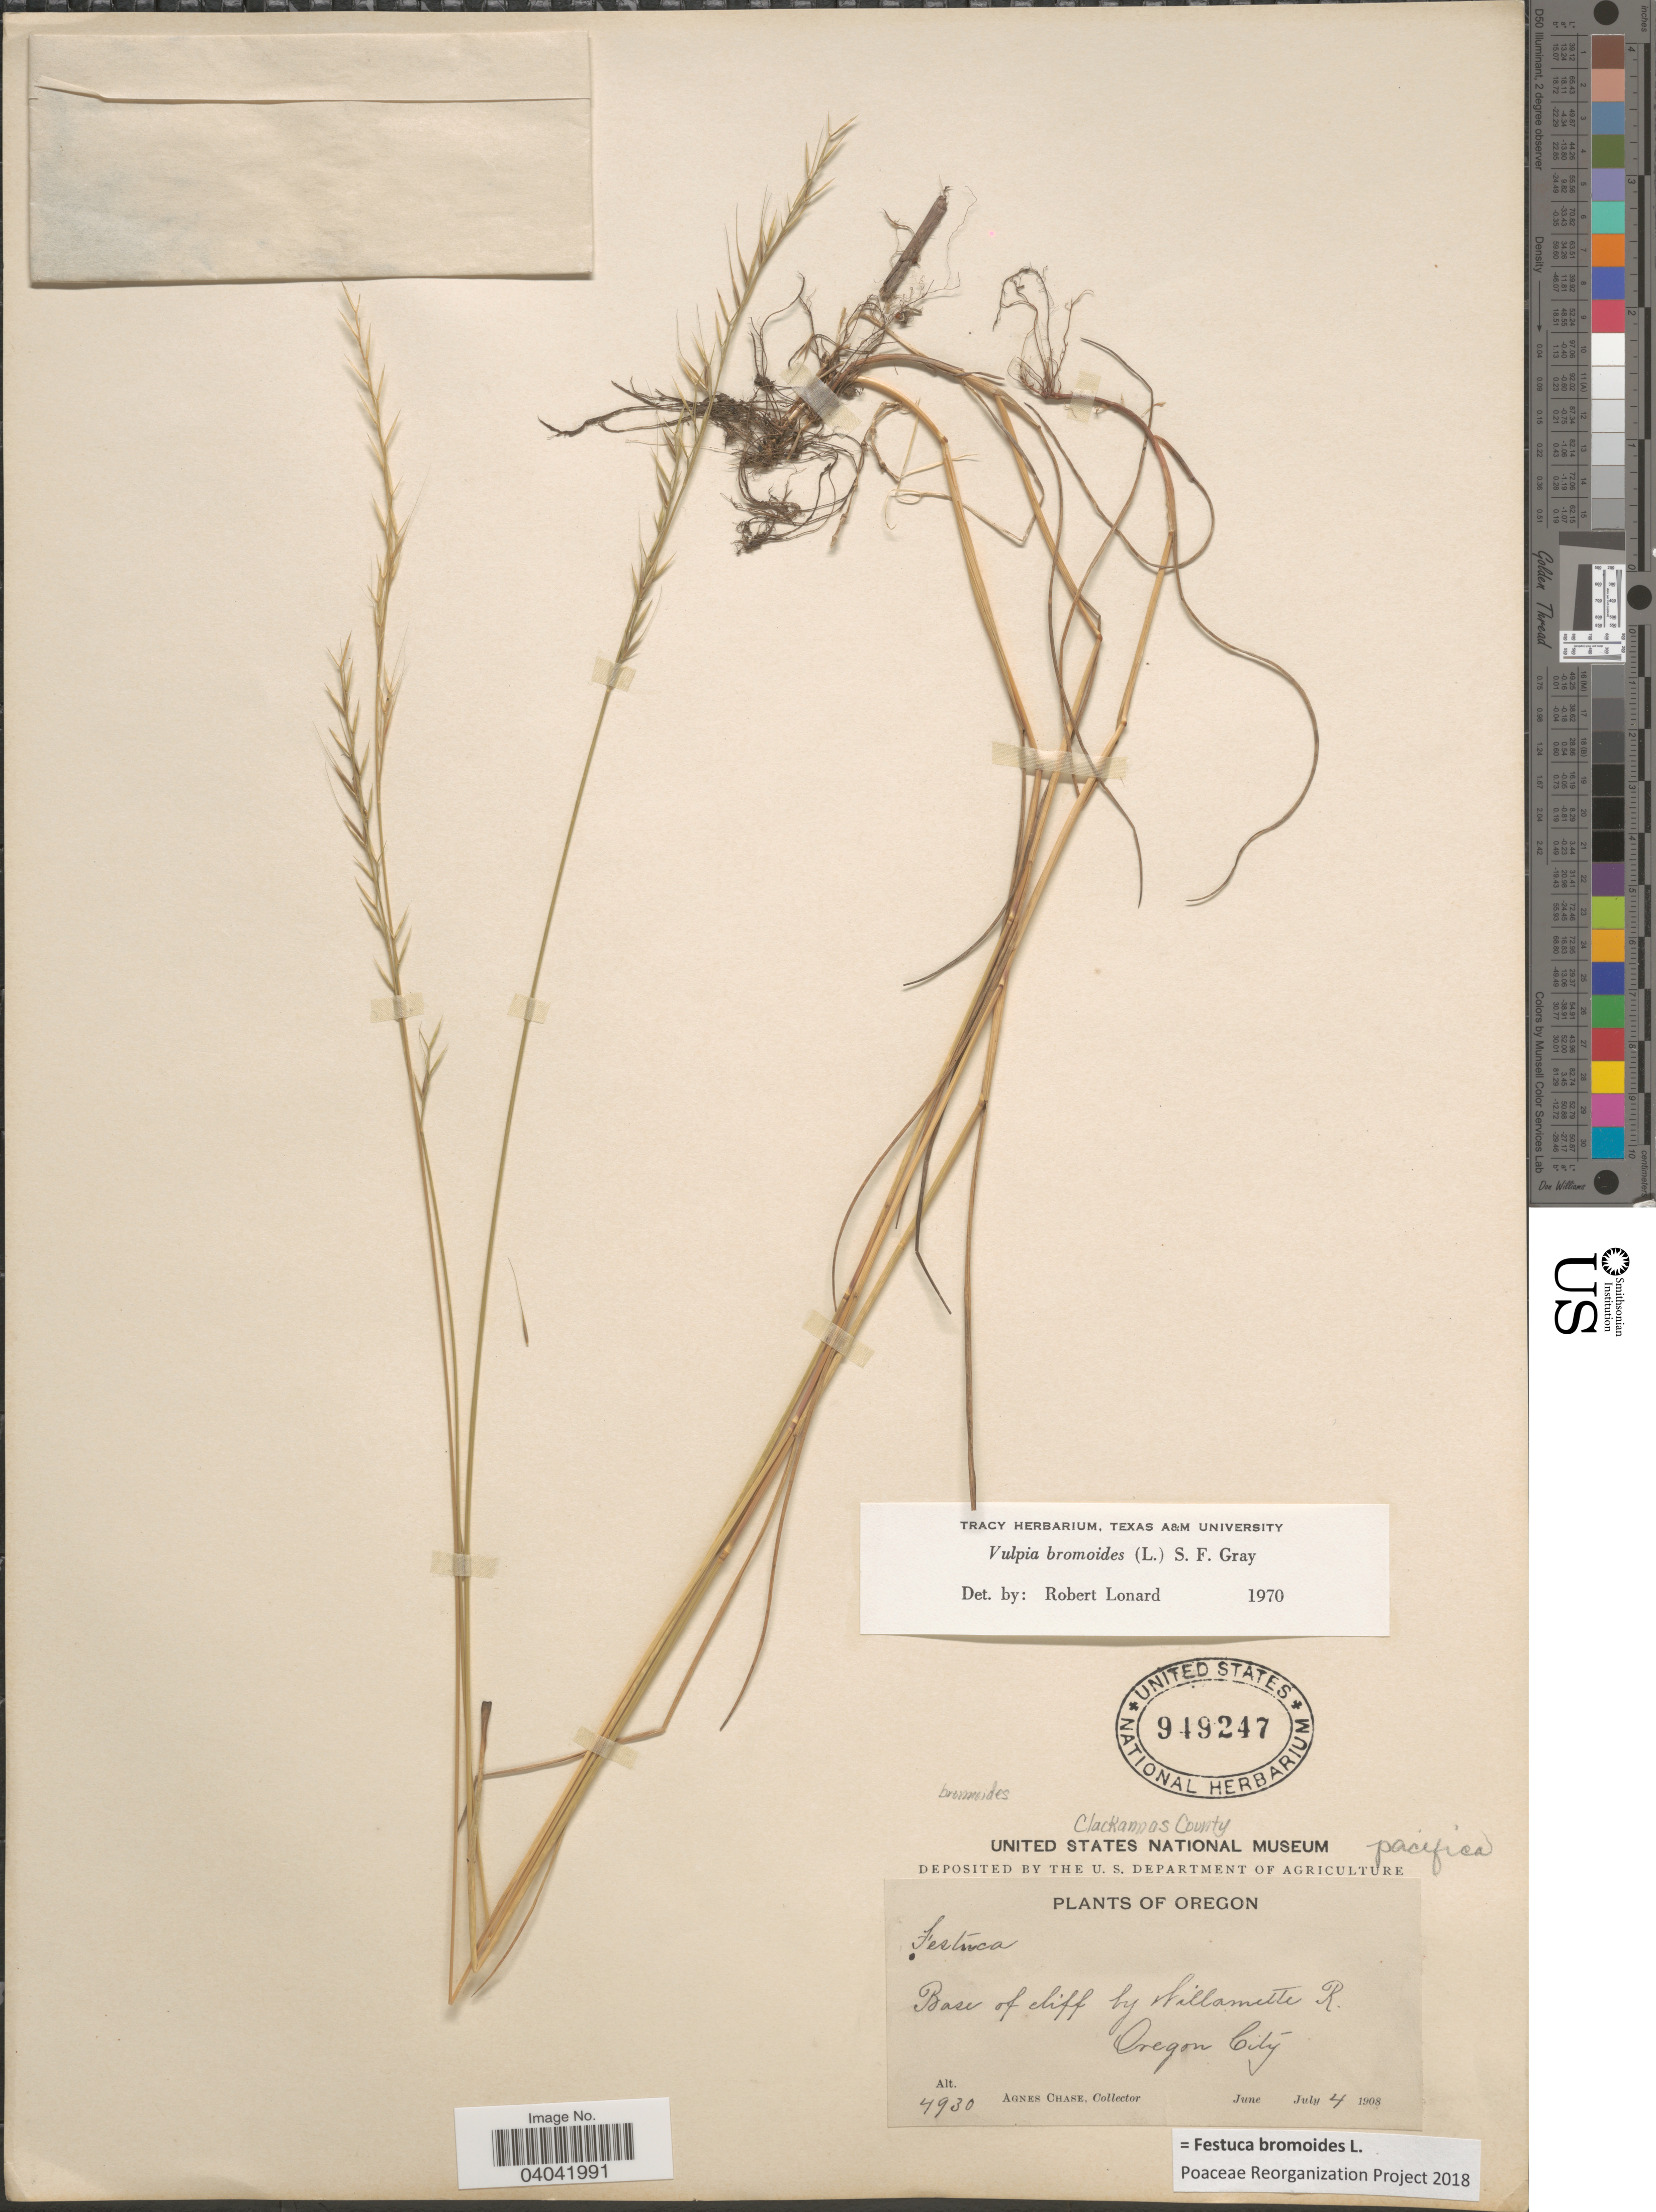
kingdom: Plantae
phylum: Tracheophyta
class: Liliopsida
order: Poales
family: Poaceae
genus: Festuca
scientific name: Festuca bromoides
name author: L.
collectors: A. Chase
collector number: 4930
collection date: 1908-07-04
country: United States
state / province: Oregon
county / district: Clackamas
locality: Clackamas County. Base of cliff by Willamette R. Oregon City.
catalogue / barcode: US 949247